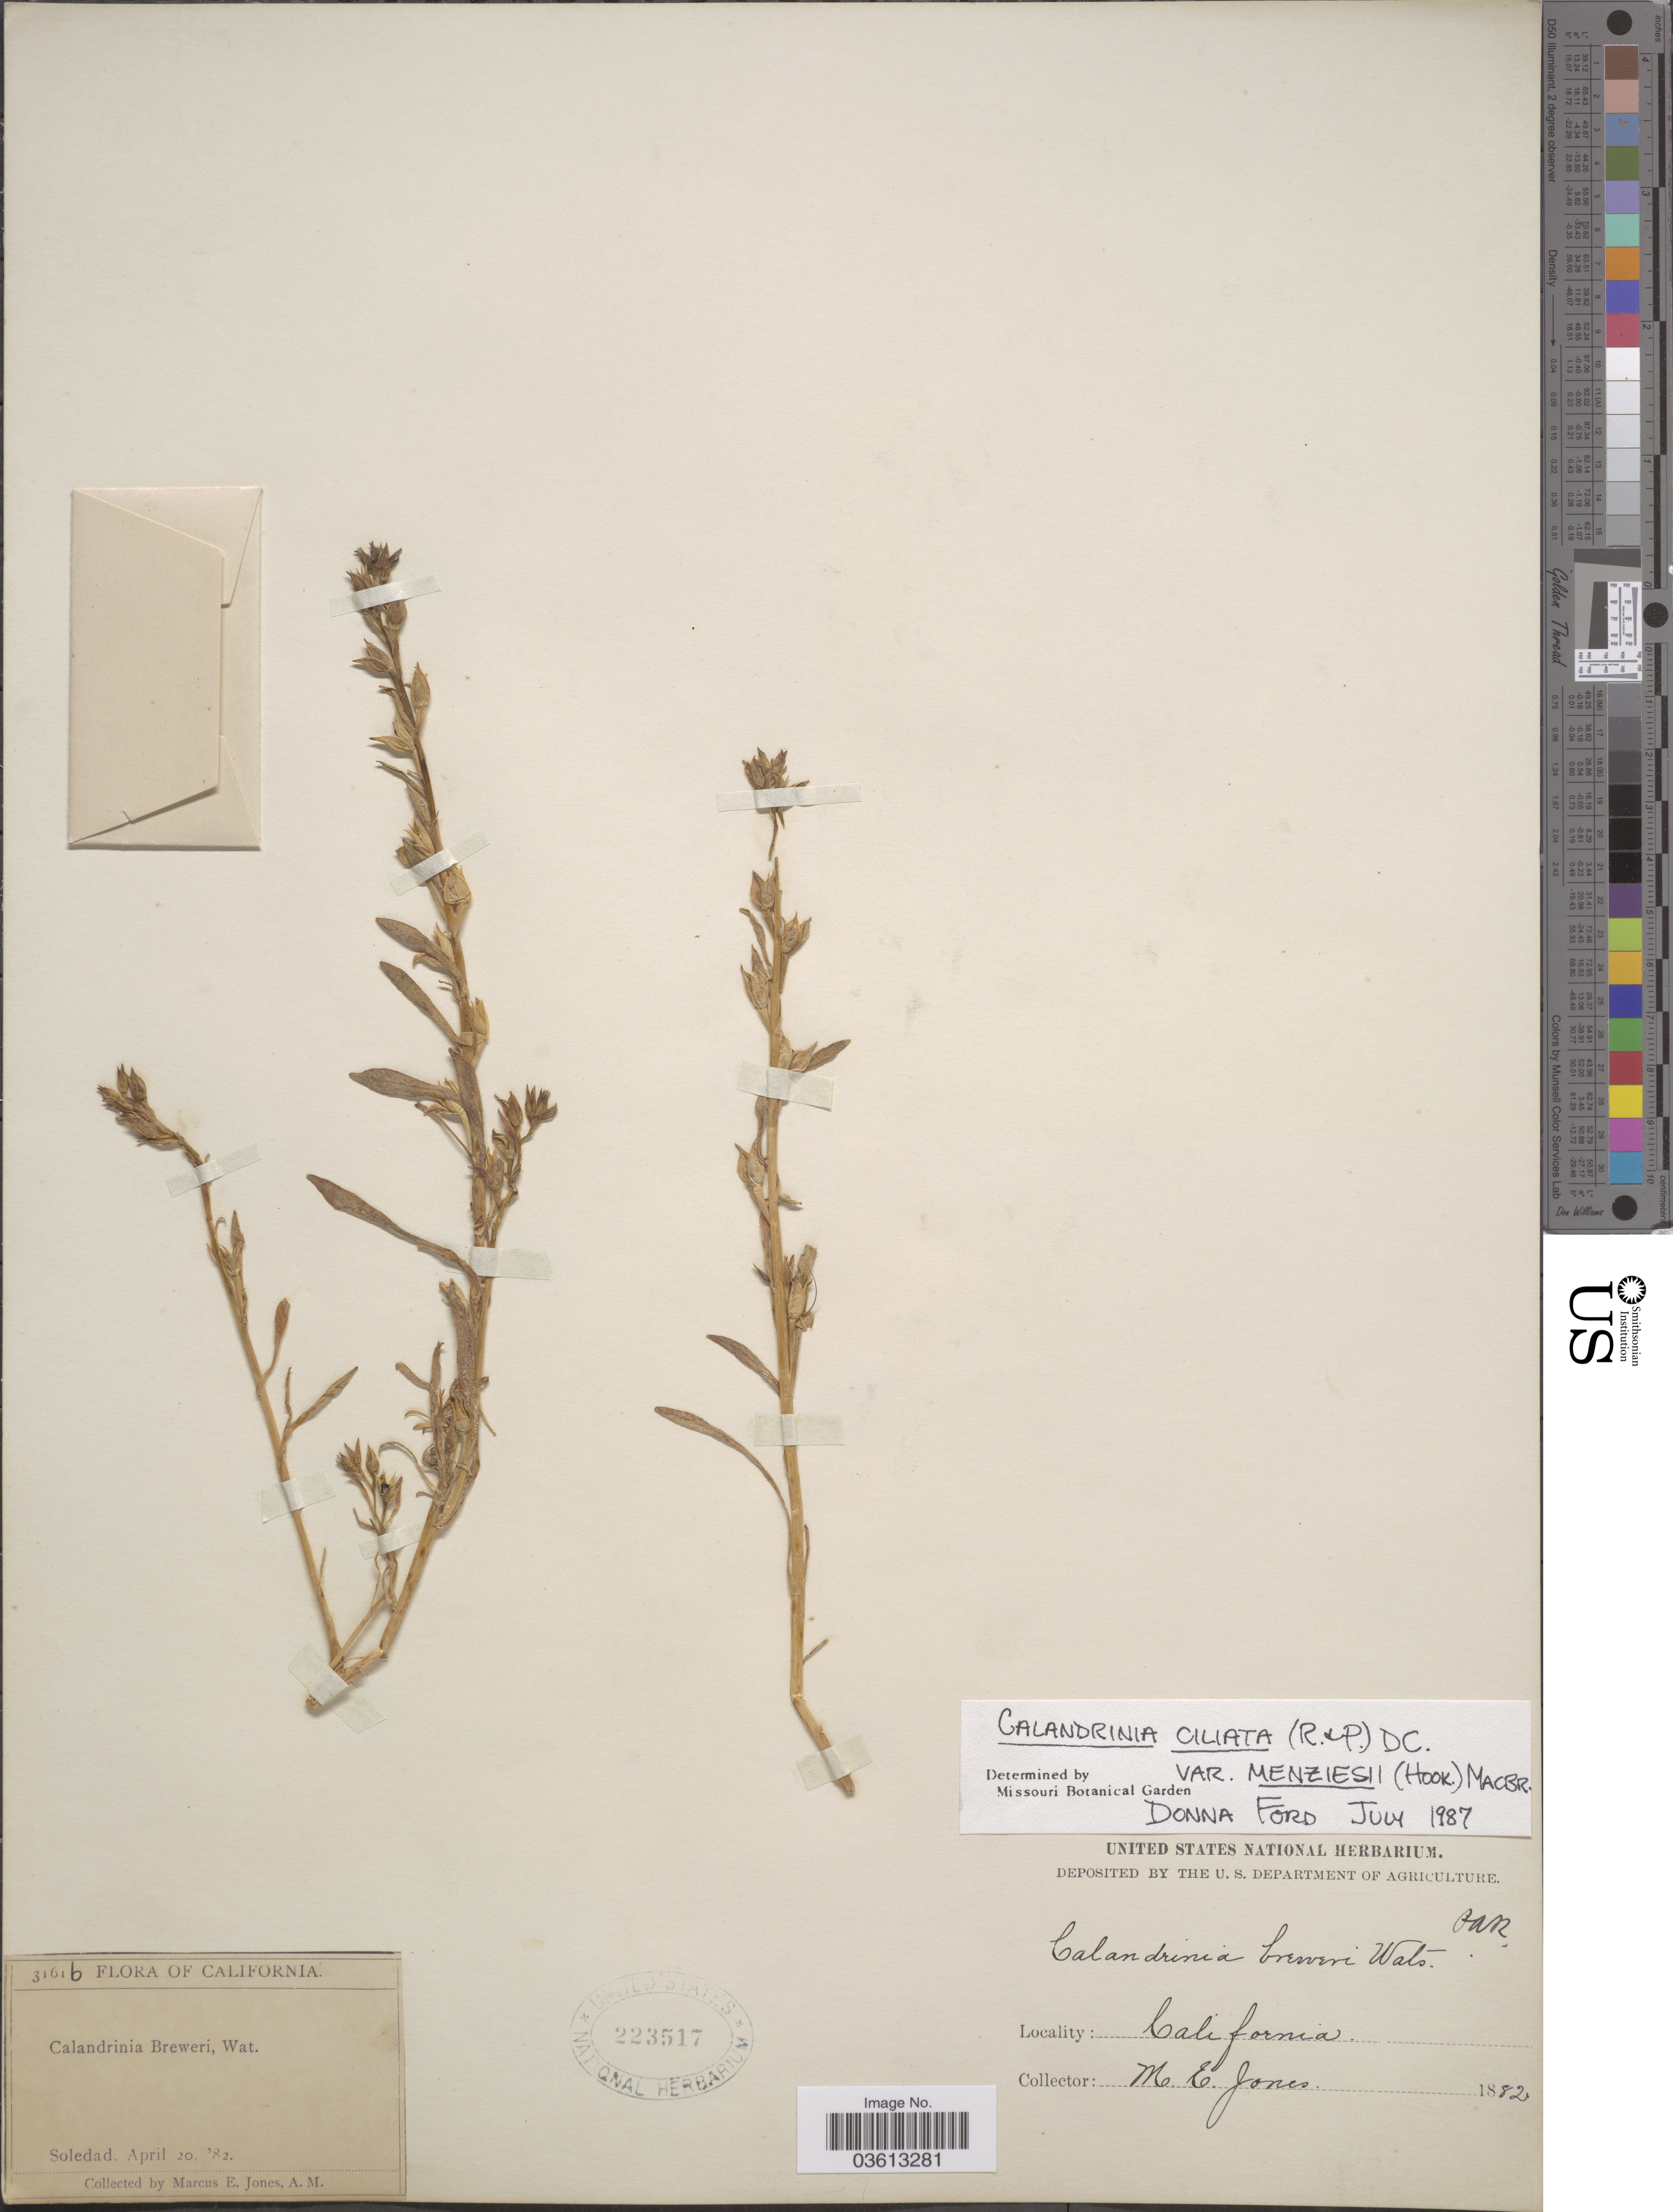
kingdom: Plantae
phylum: Tracheophyta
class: Magnoliopsida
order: Caryophyllales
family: Montiaceae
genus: Calandrinia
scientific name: Calandrinia ciliata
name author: (Ruiz & Pav.) DC.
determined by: Strong, Mark T., (BOT), Smithsonian Institution - National Museum of Natural History (UNITED STATES)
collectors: M. E. Jones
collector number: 31616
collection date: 1882-04-20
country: United States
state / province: California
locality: Soledad.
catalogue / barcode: US 223517